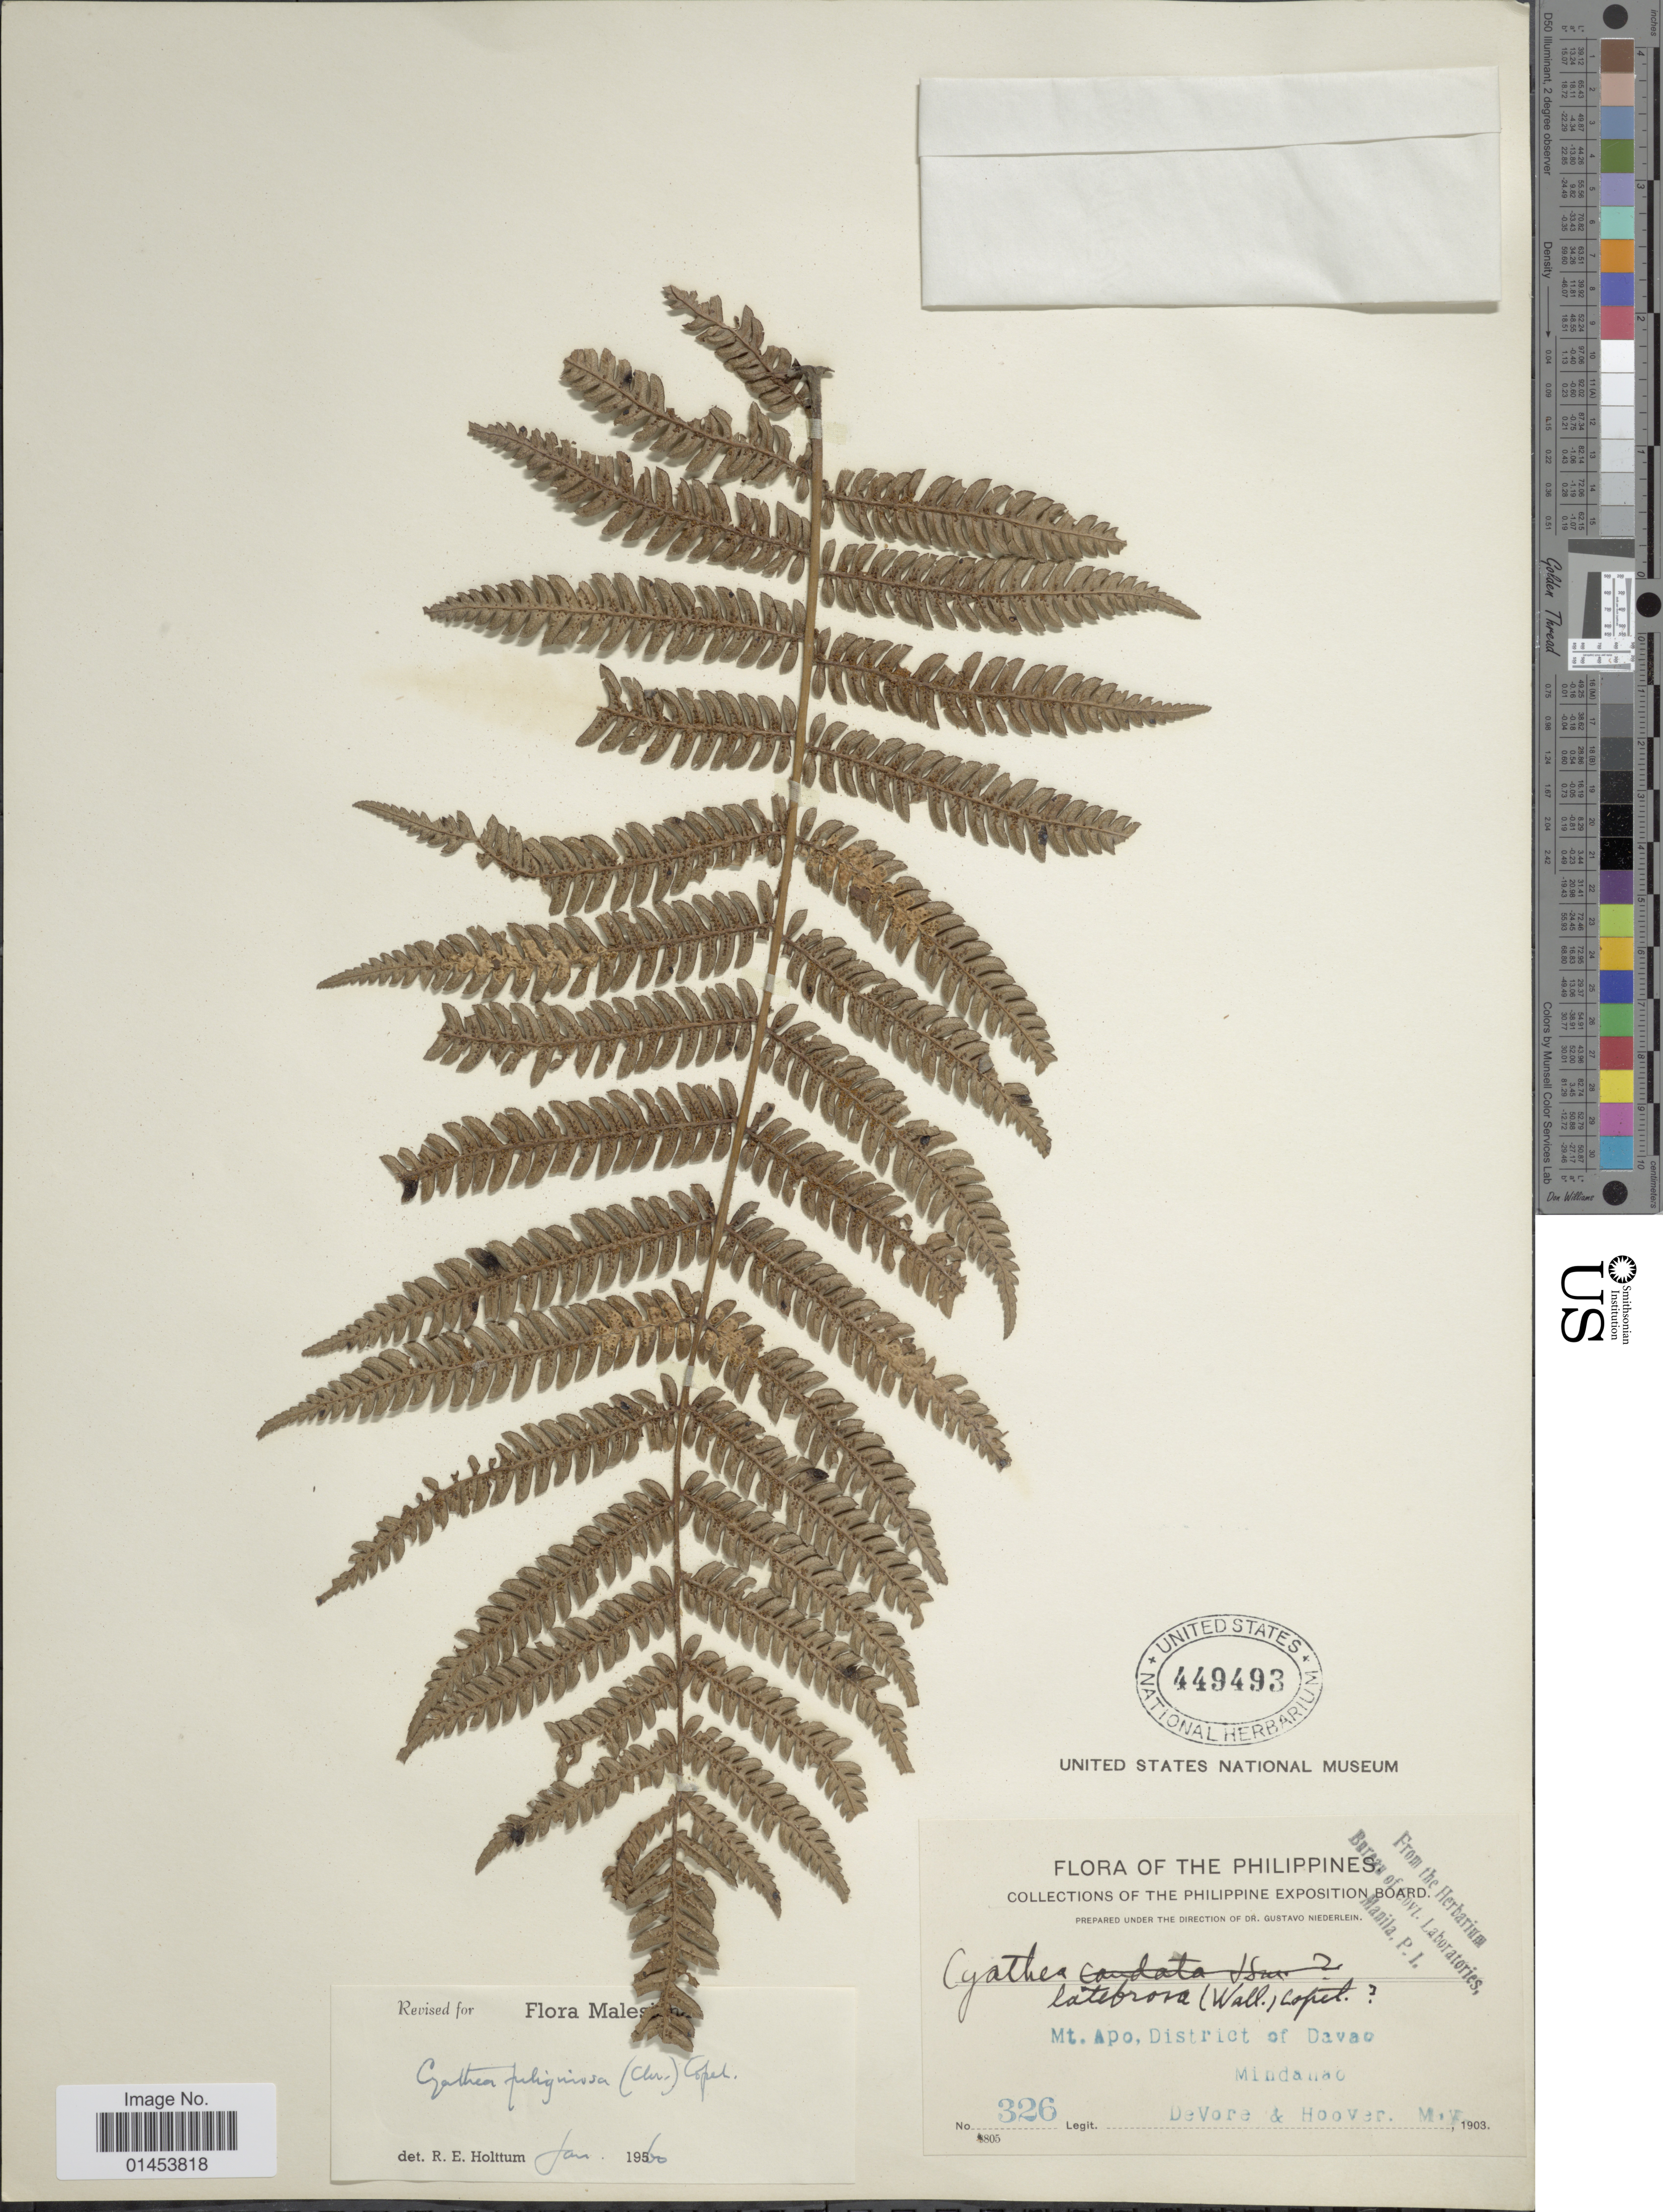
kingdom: Plantae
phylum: Tracheophyta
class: Polypodiopsida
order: Cyatheales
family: Cyatheaceae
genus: Cyathea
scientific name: Cyathea fuliginosa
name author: (Christ) Copel.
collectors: -. DeVore & -- Hoover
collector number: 326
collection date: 1903-05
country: Philippines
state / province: Davao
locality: Mt. Apo, District of Davao, Mindanao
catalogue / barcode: US 449493